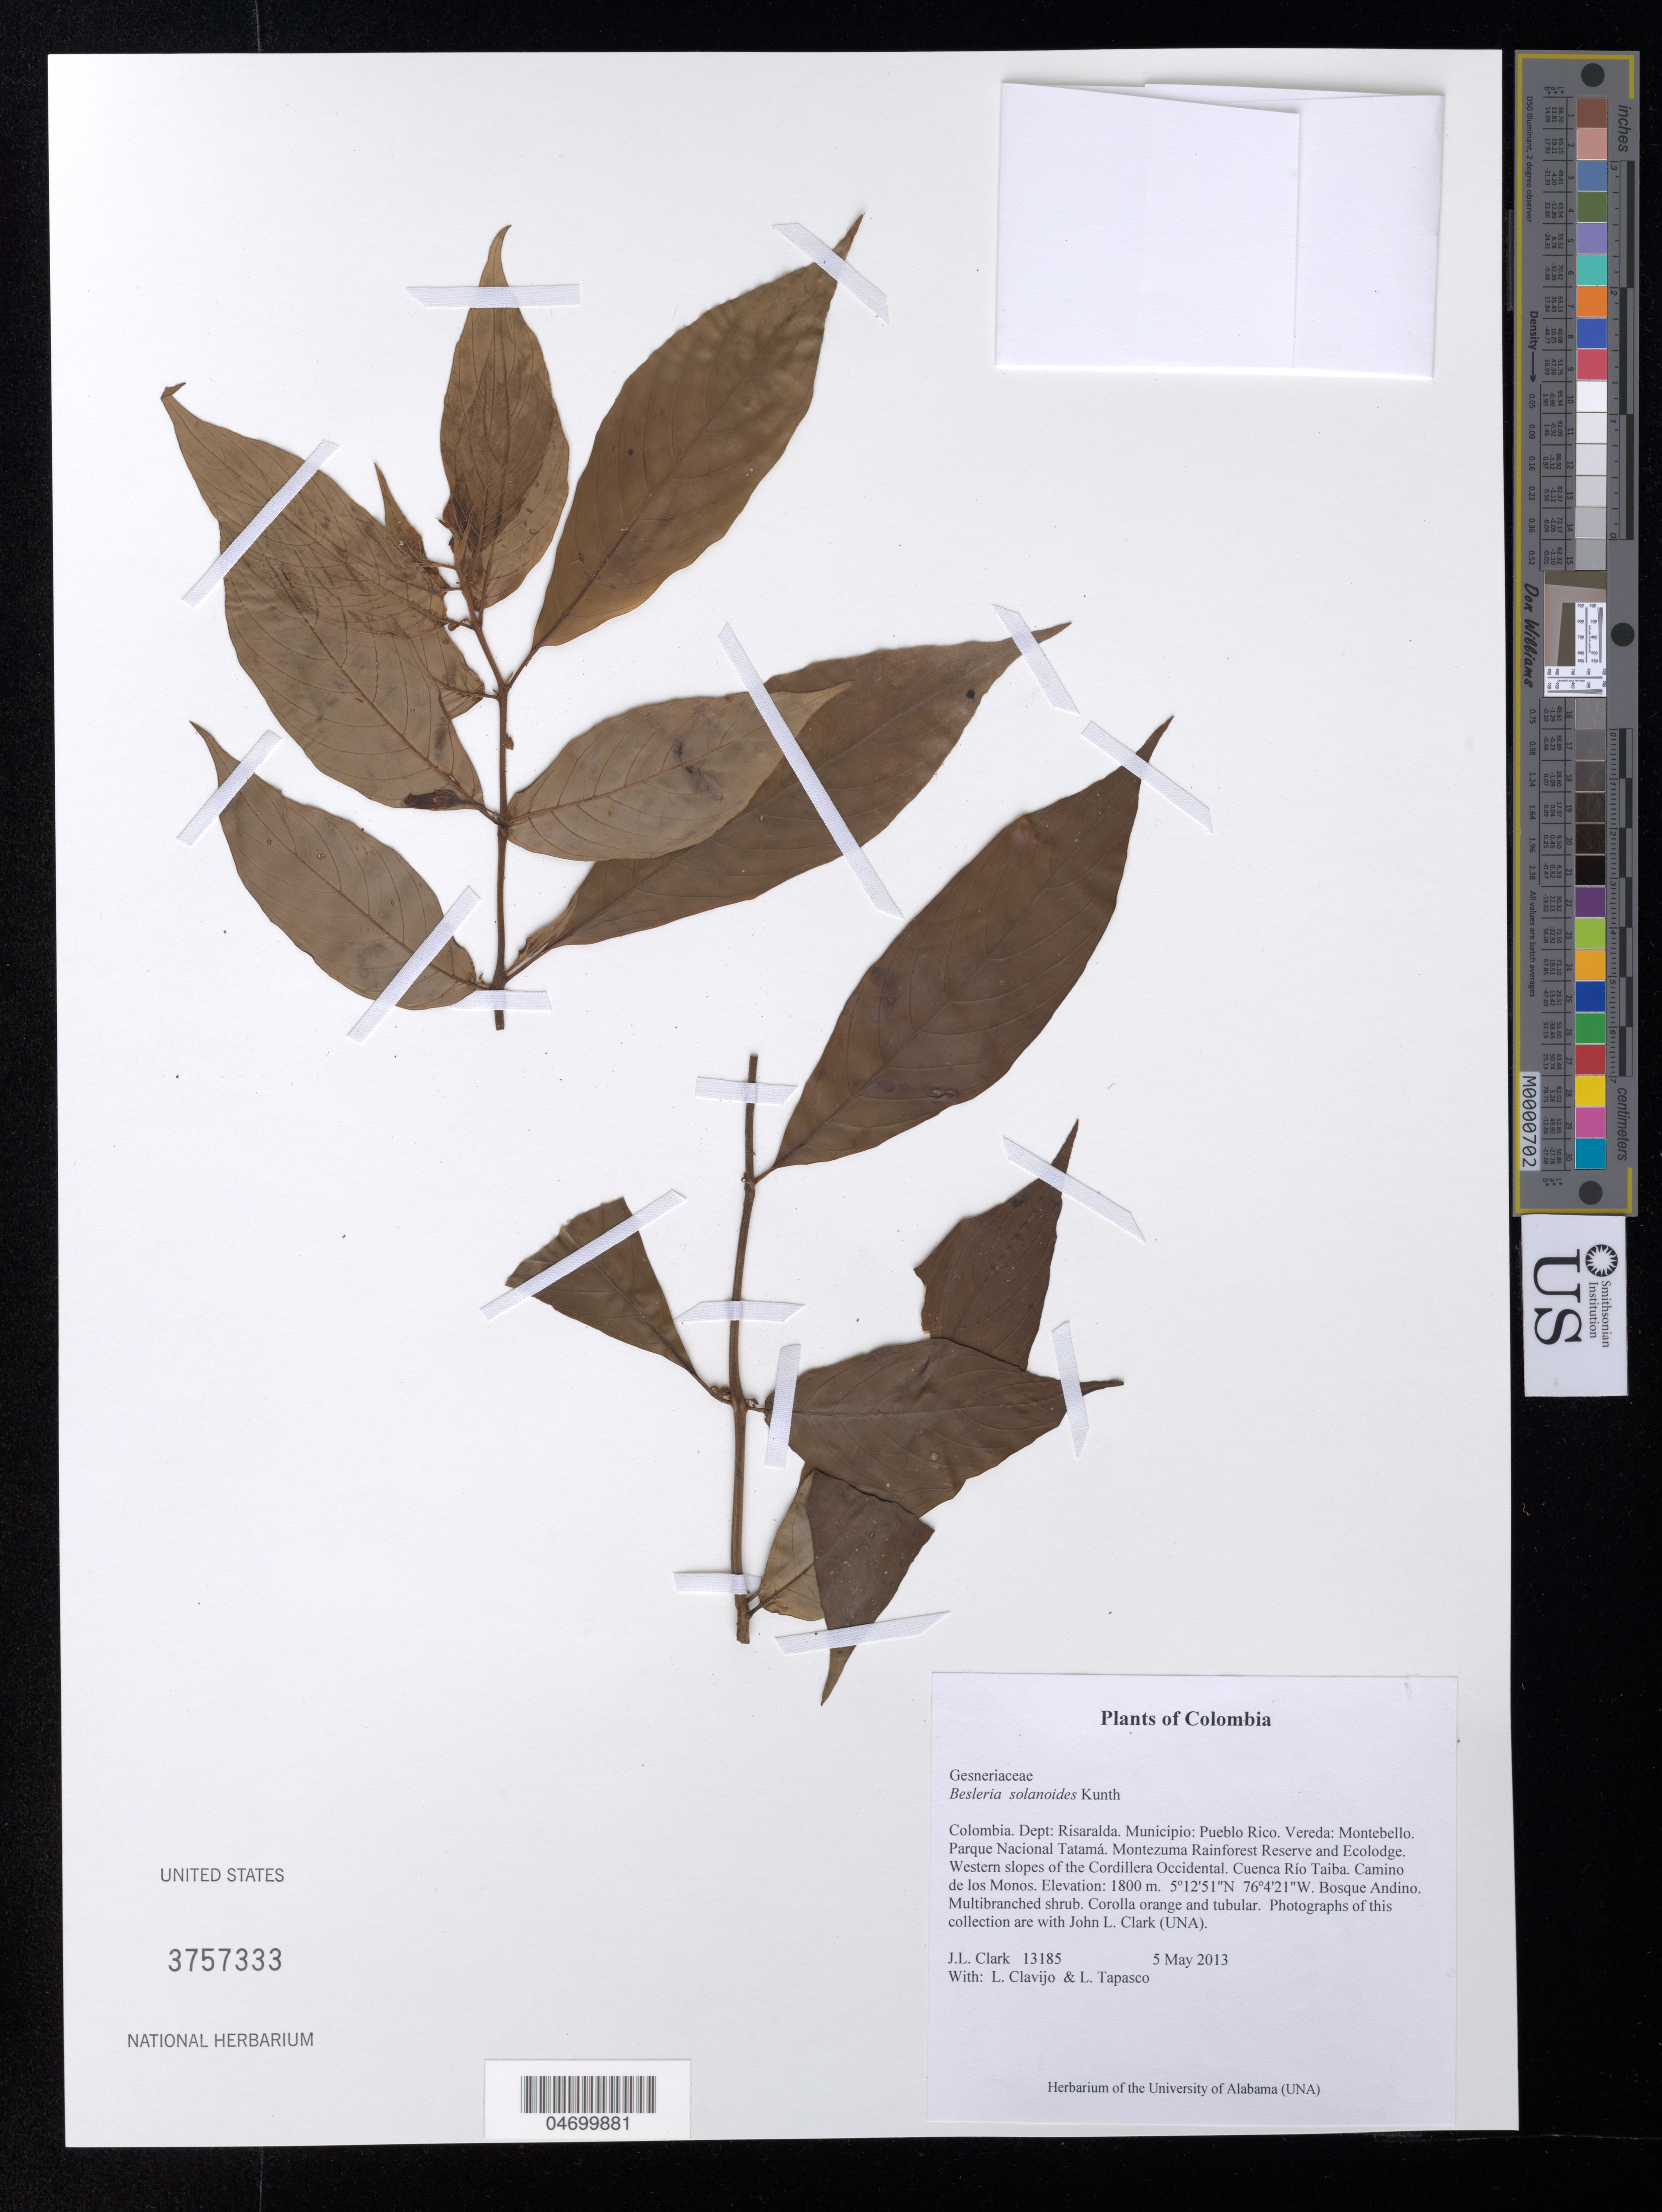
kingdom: Plantae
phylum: Tracheophyta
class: Magnoliopsida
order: Lamiales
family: Gesneriaceae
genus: Besleria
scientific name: Besleria solanoides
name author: Kunth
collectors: J. L. Clark, L. Clavijo & D. Olstein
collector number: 13185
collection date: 2013-05-05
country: Colombia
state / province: Risaralda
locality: Dept: Risaralda. Municipio: Pueblo Rico. Vereda: Montebello. Parque Nacional Tatamá. Montezuma Rainforest Reserve and Ecolodge. Western slopes of the Cordillera Occidental. Cuenca Río Taiba. Camino de los Monos.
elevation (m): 1800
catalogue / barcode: US 3757333